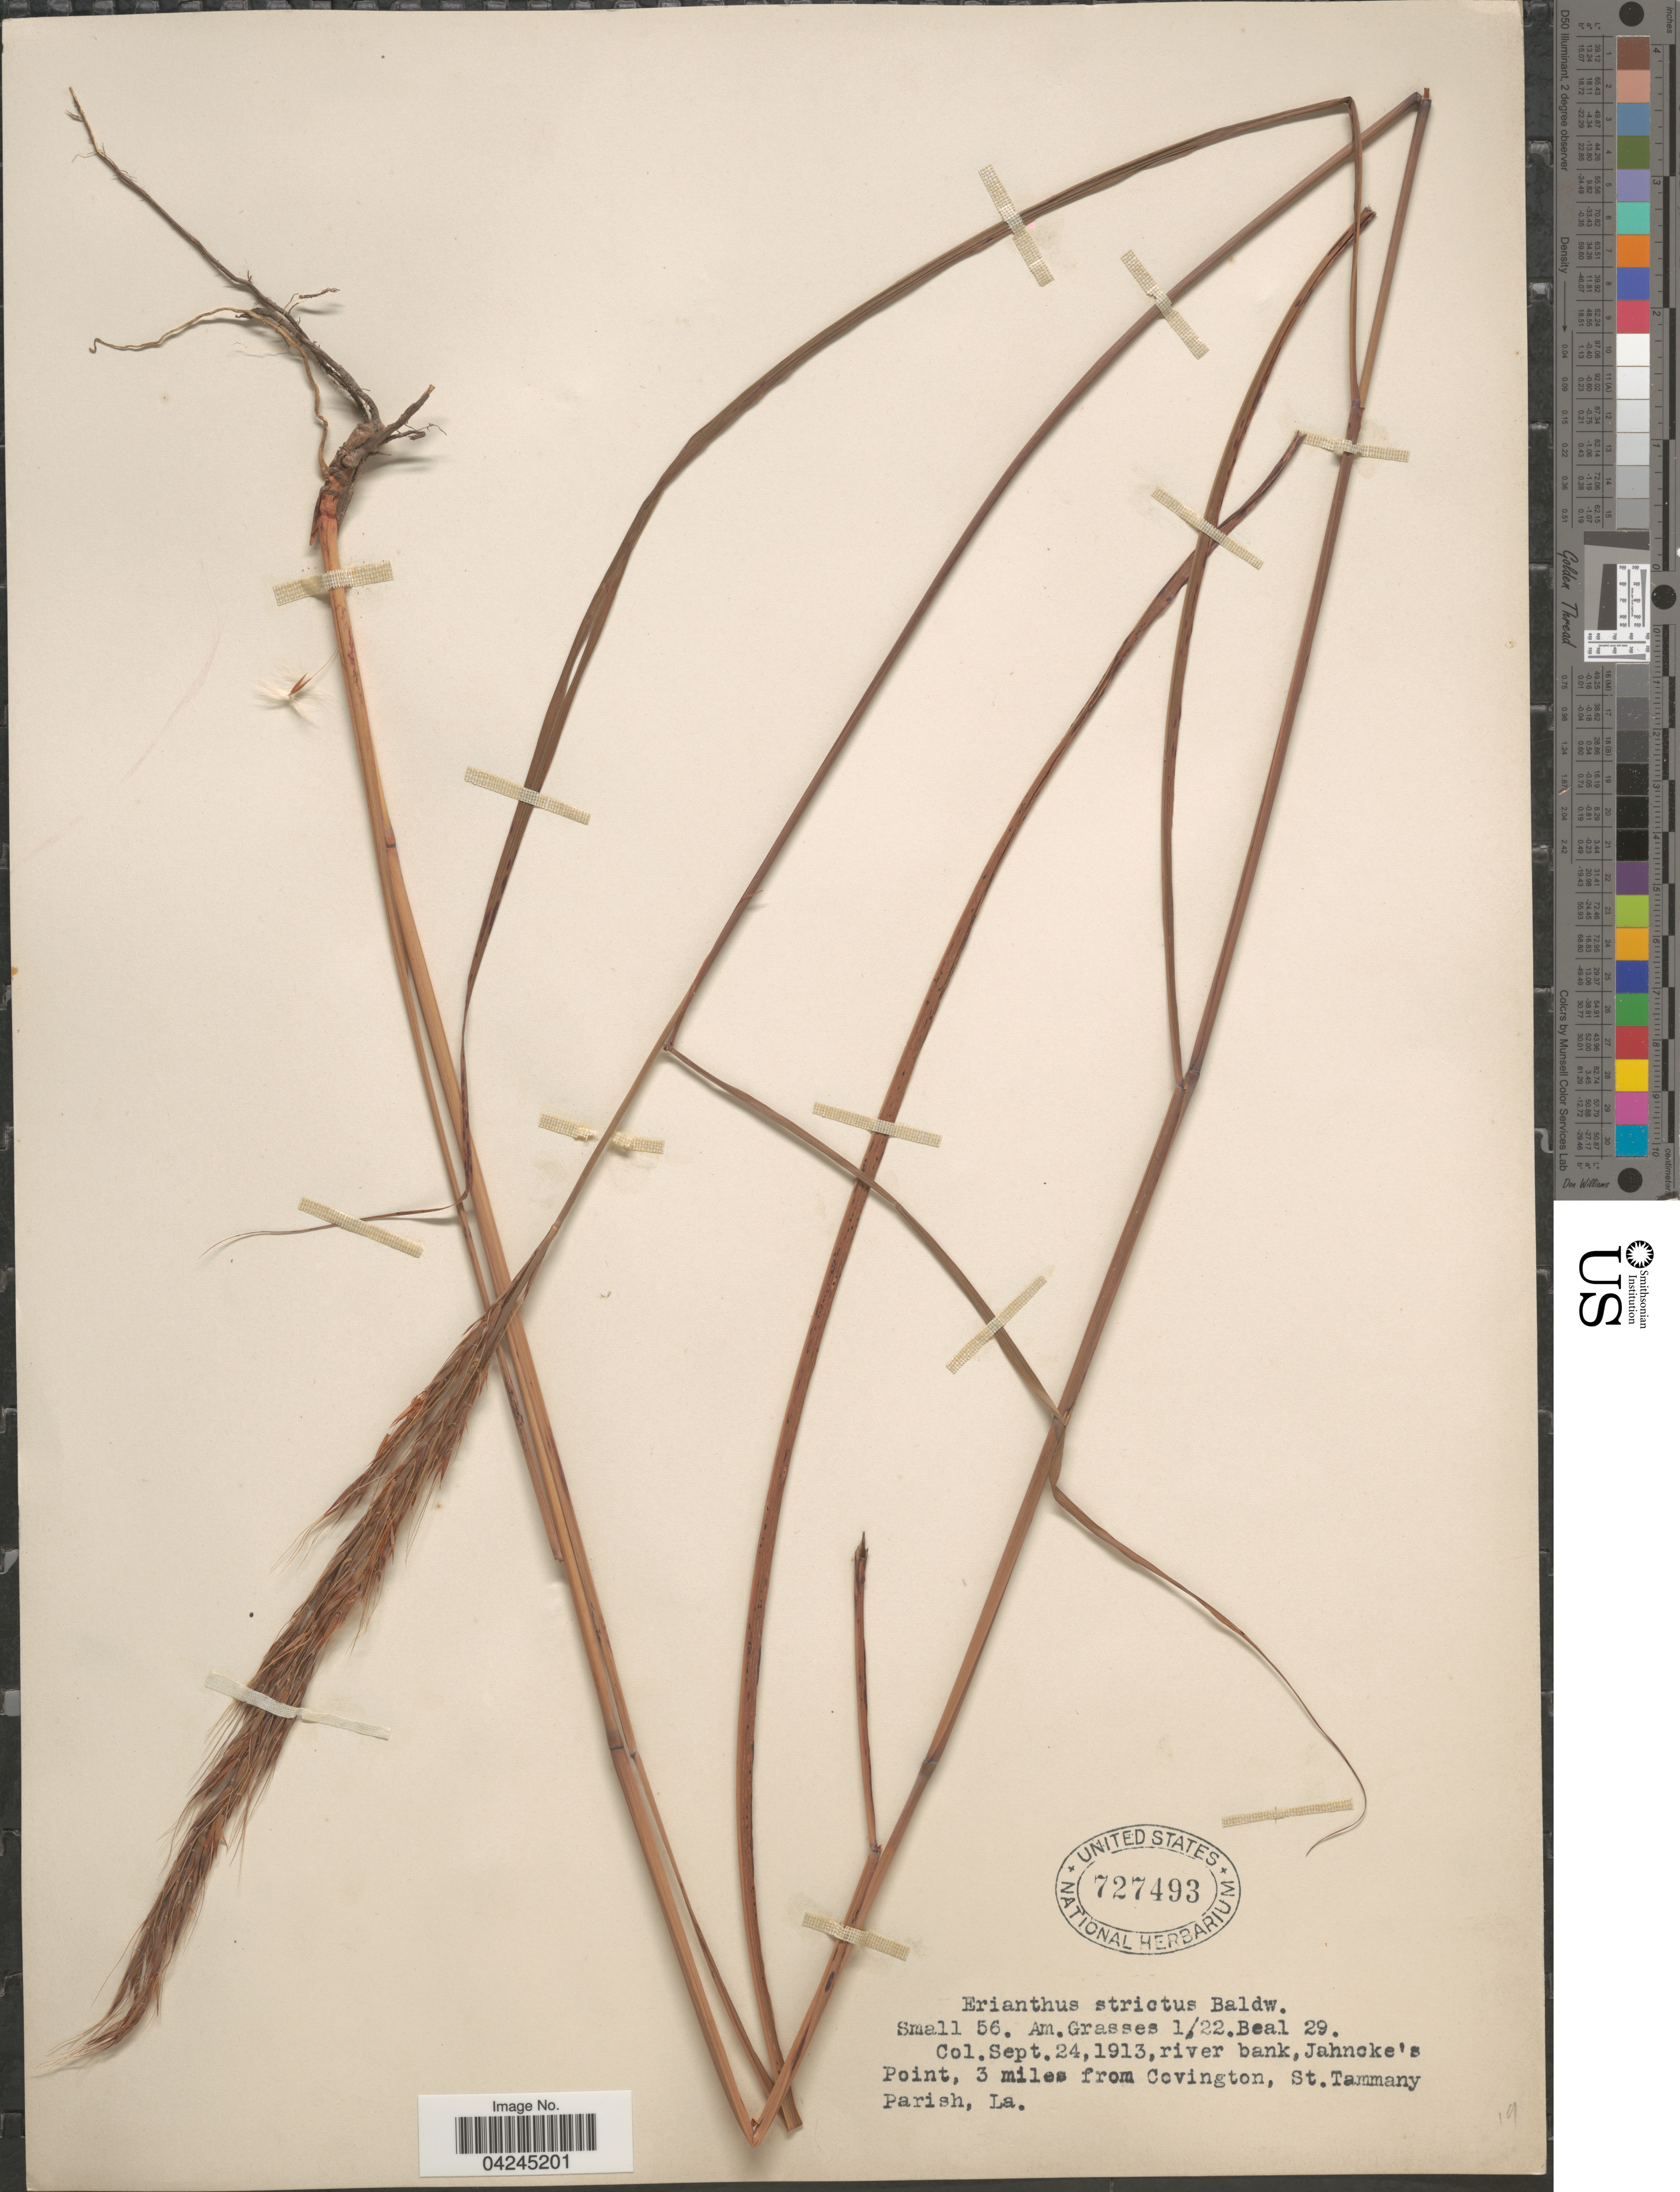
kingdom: Plantae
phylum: Tracheophyta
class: Liliopsida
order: Poales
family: Poaceae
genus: Erianthus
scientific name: Erianthus strictus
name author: Baldwin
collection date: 1913-09-24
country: United States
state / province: Louisiana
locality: River bank, Jahncke's Point, 3 miles from Covington, St. Tammany Parish.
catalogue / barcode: US 727493